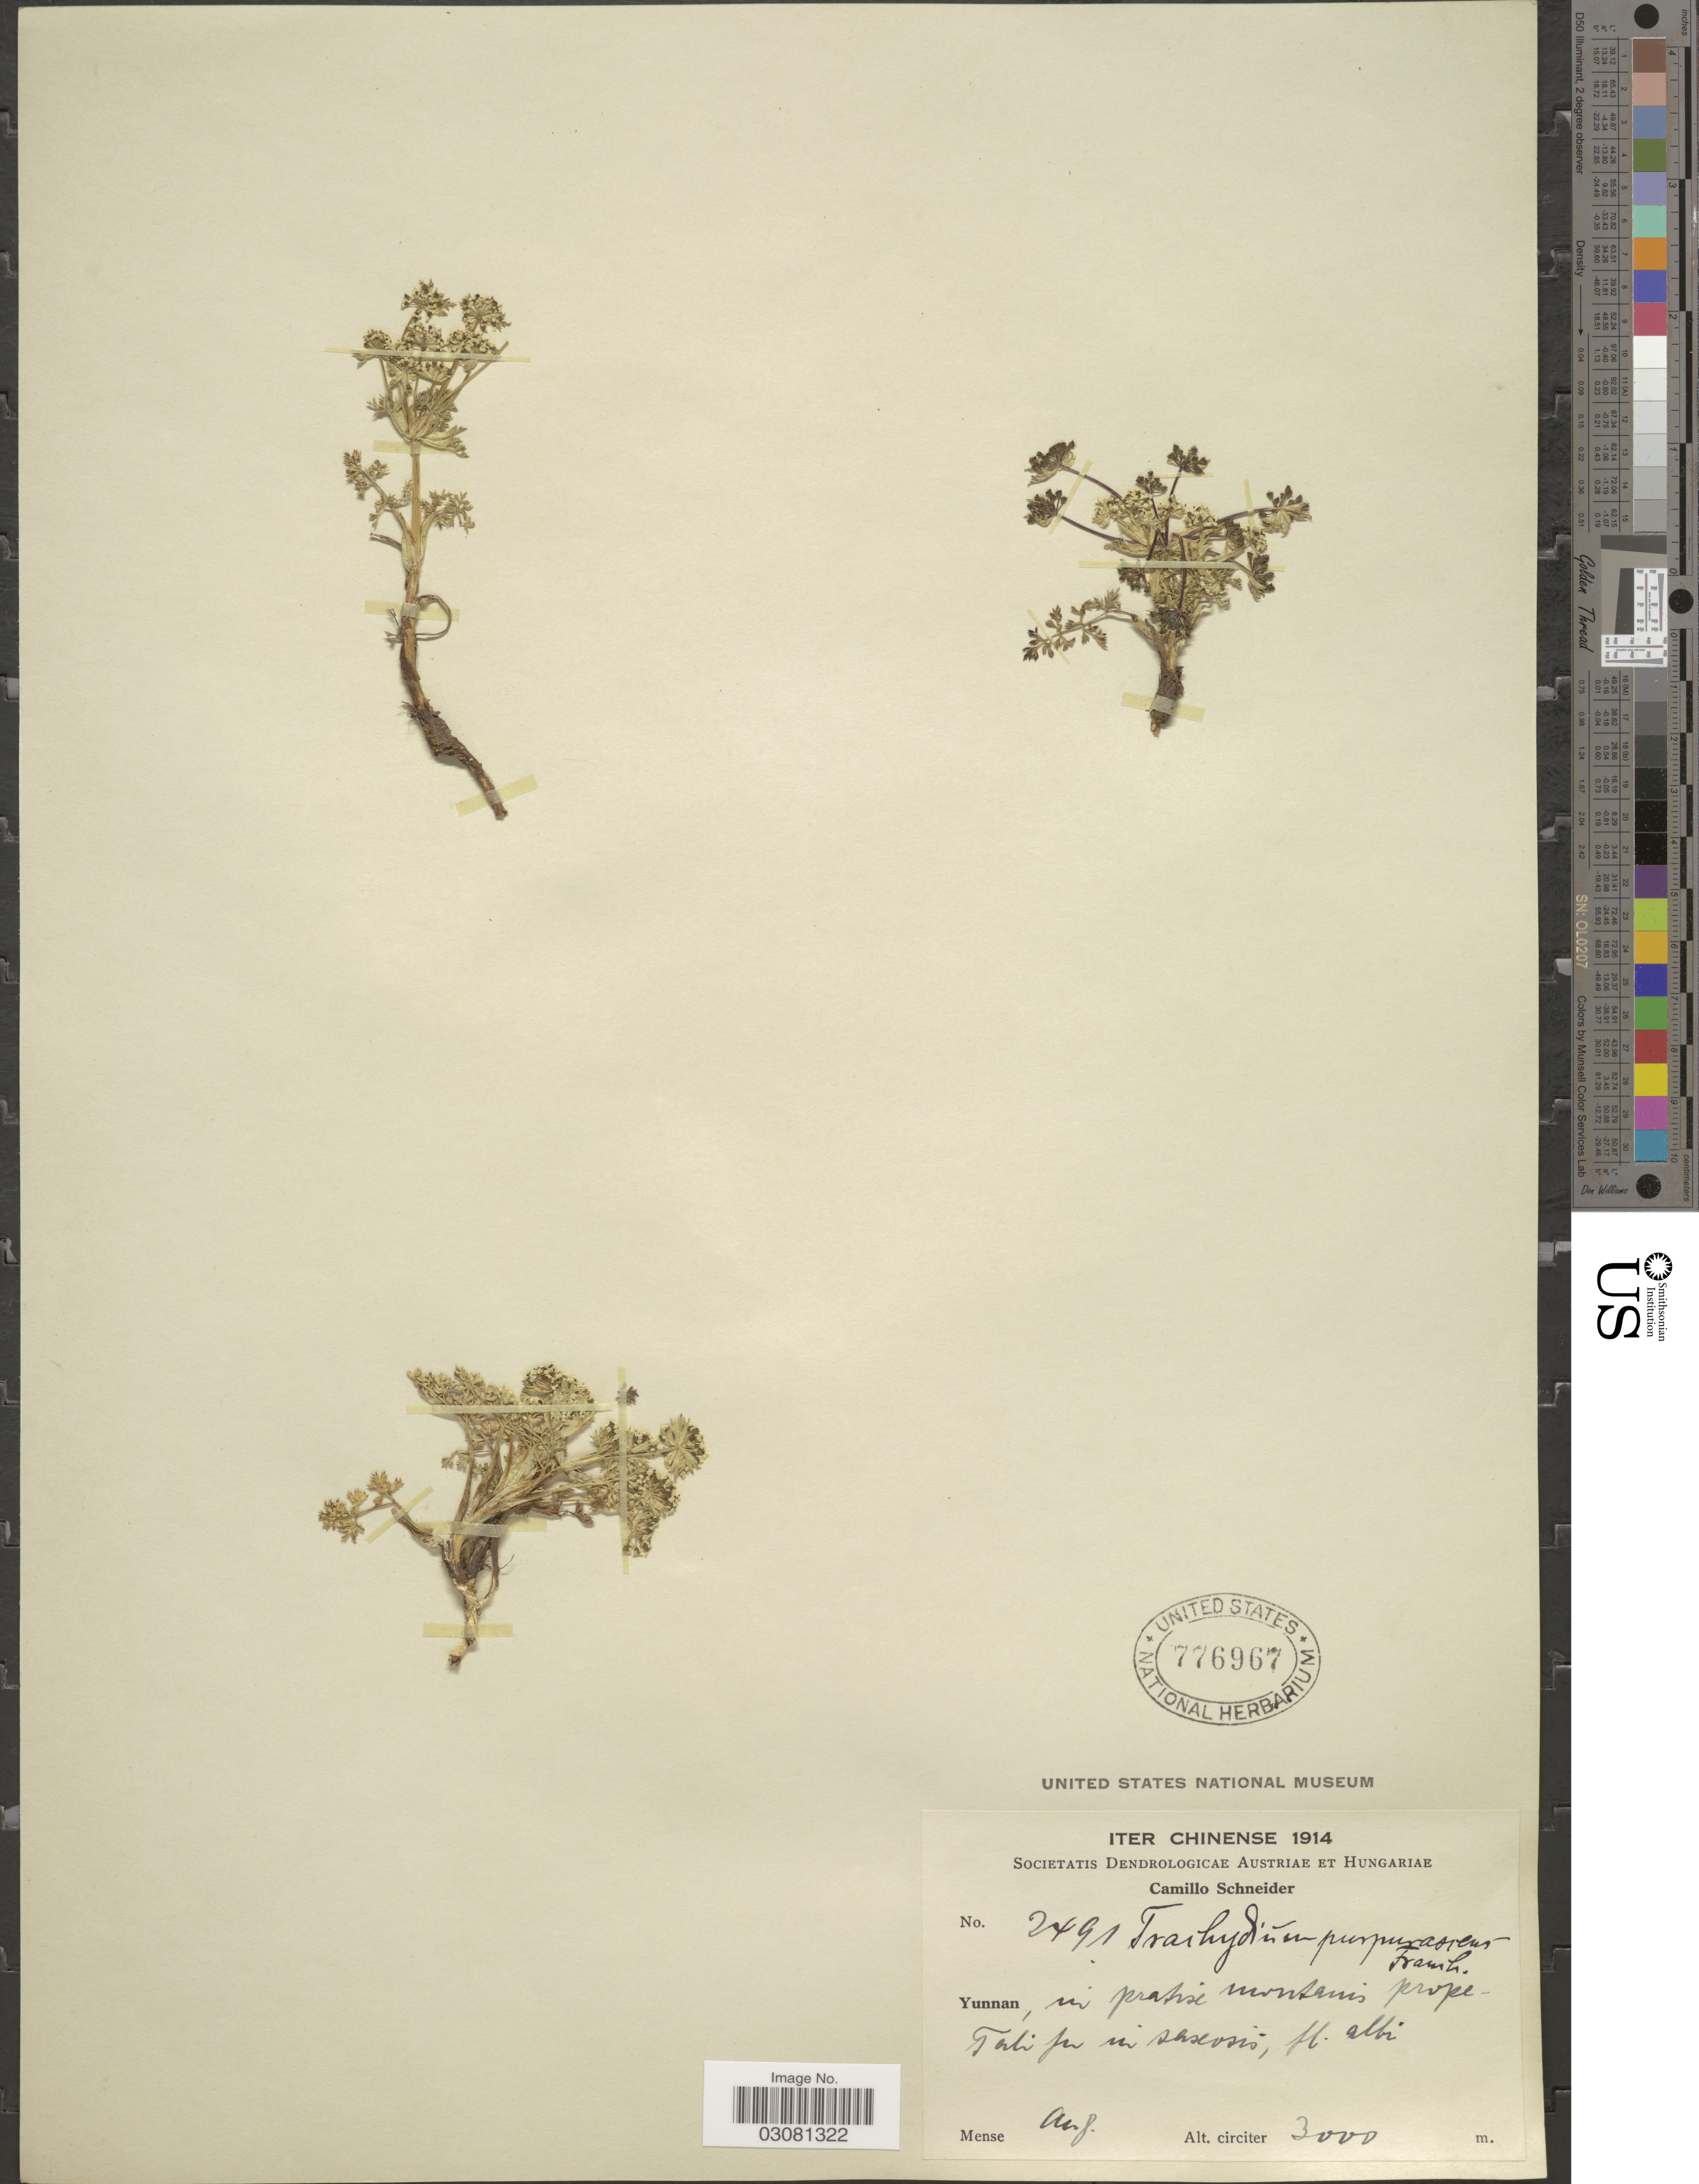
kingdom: Plantae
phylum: Tracheophyta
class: Magnoliopsida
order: Apiales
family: Apiaceae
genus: Trachydium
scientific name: Trachydium purpurascens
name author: Franch.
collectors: C. K. Schneider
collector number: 2491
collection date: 1914-08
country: China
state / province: Yunnan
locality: In pratise montanis prope Tali fu in saxosis.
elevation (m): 3000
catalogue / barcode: US 776967